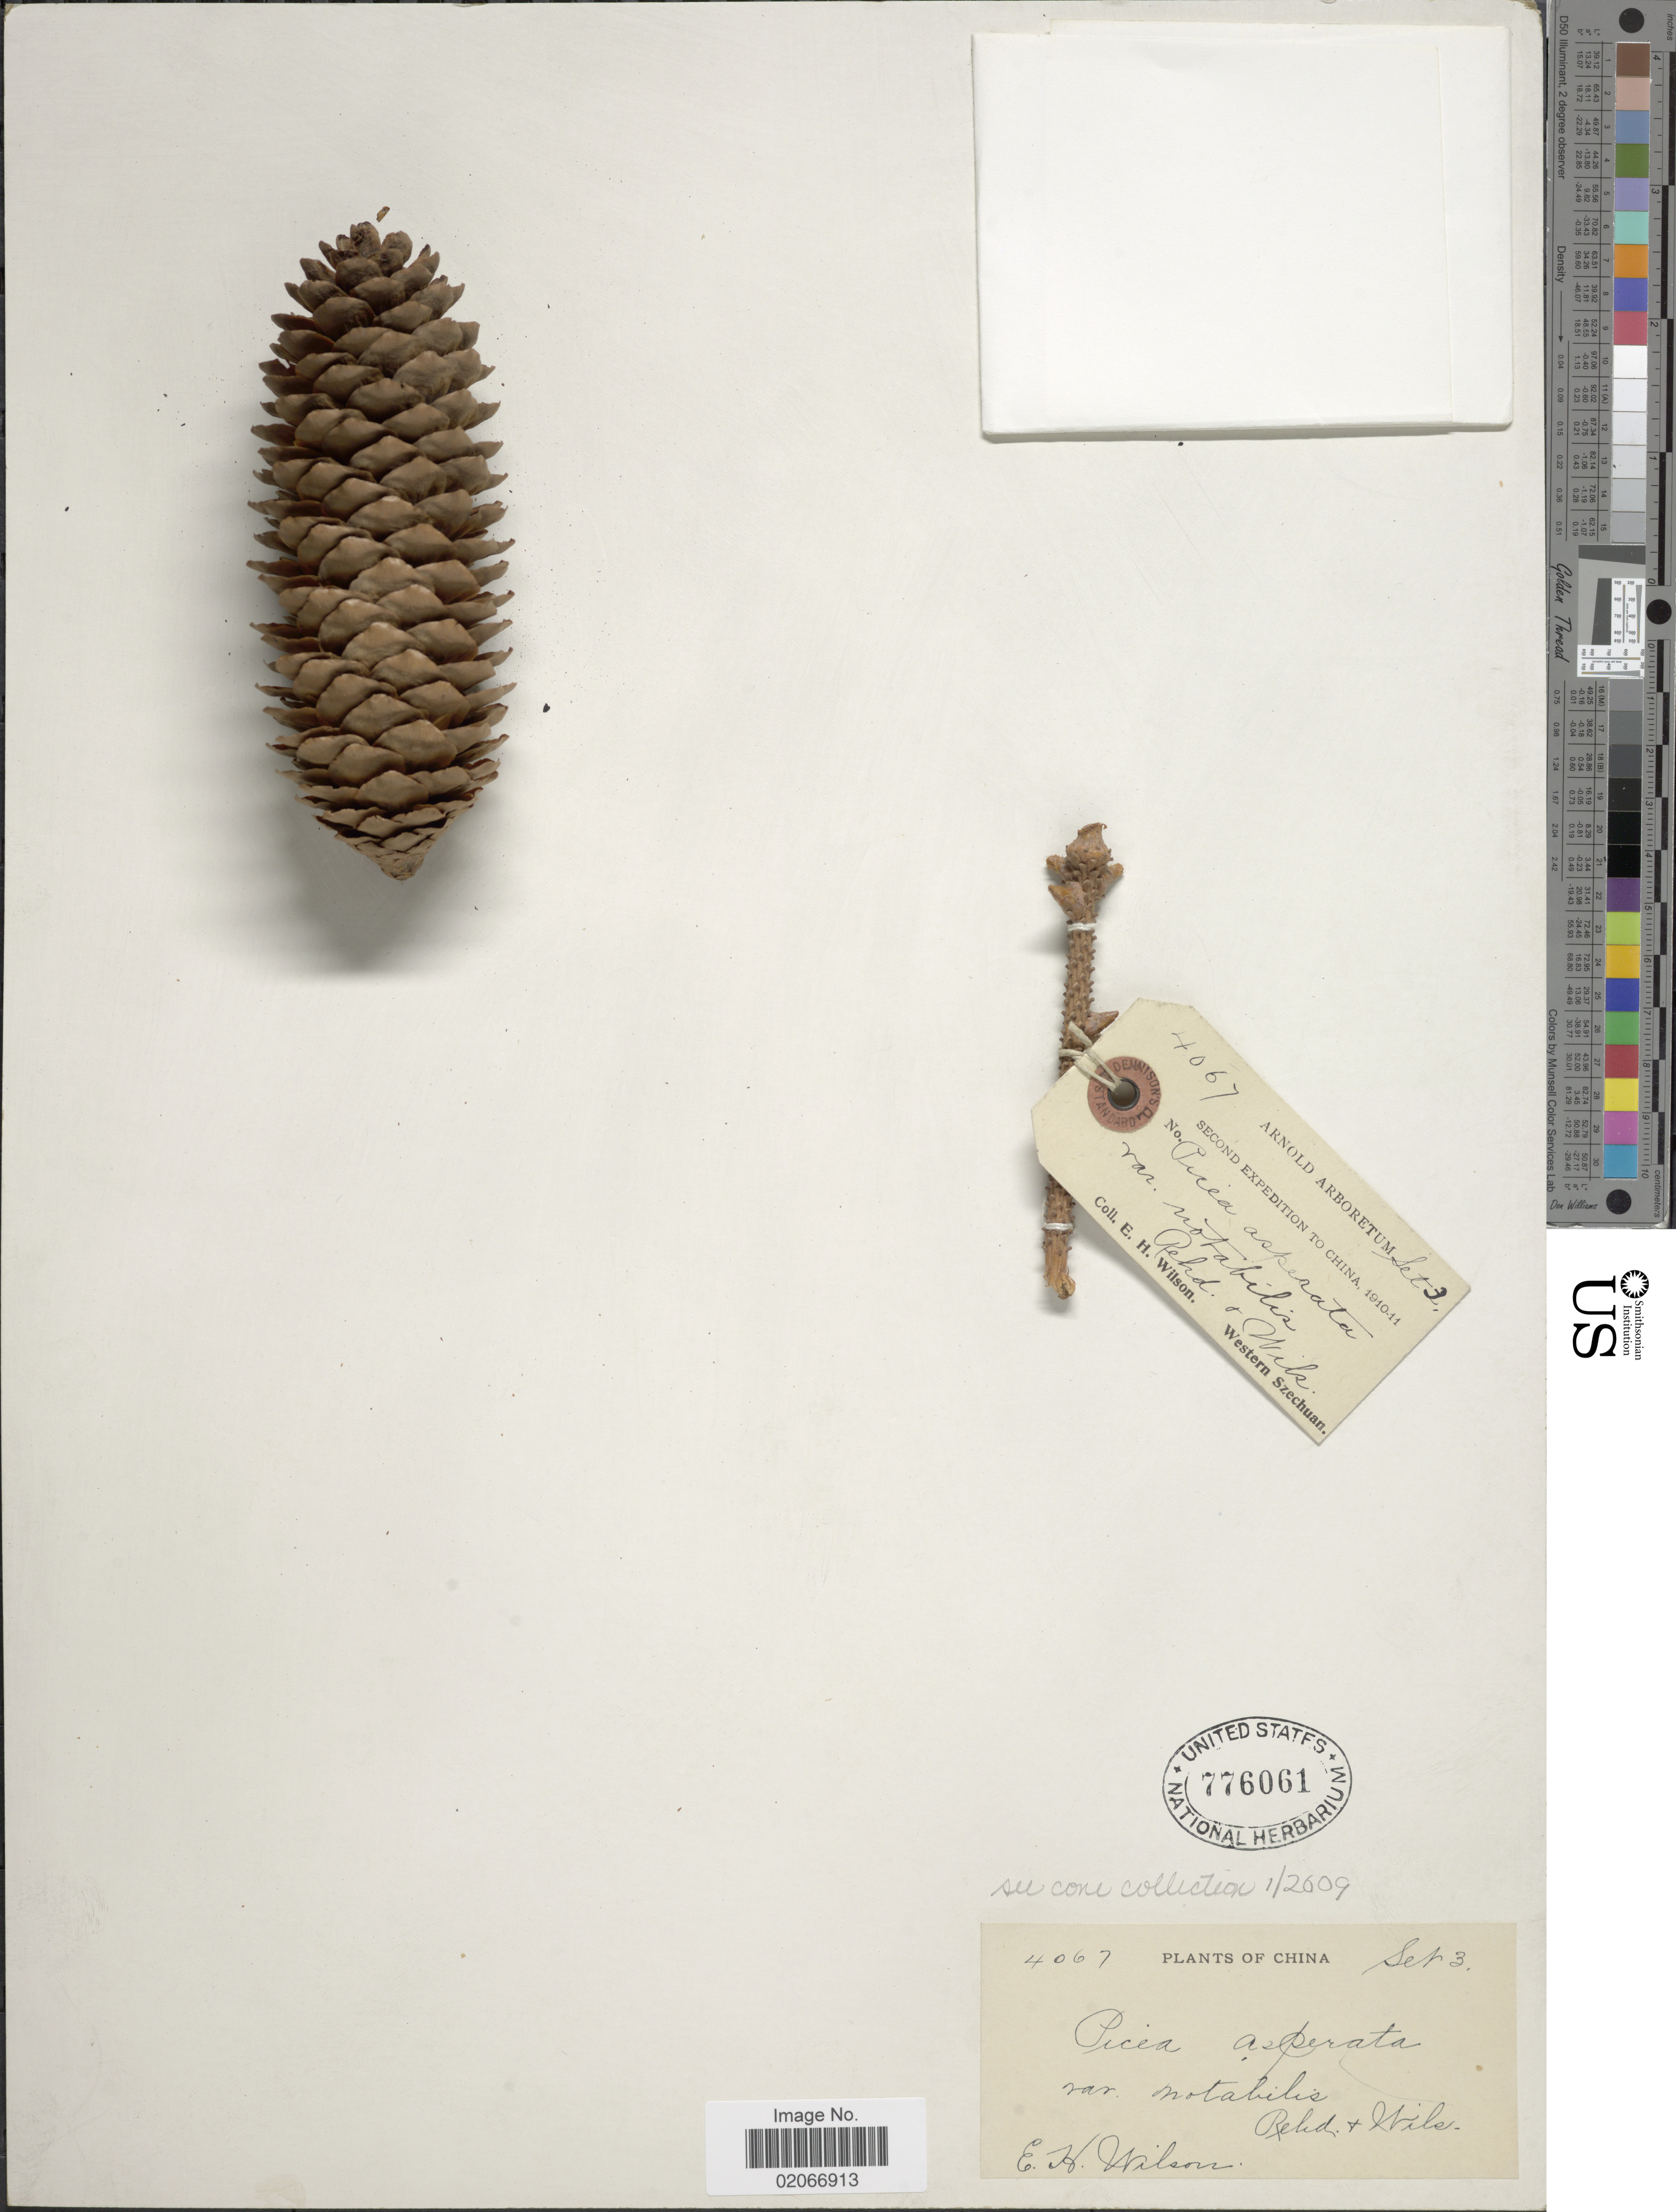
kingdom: Plantae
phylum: Tracheophyta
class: Pinopsida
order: Pinales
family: Pinaceae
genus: Picea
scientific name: Picea asperata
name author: Mast.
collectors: E. Wilson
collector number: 4067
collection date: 1910/1911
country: China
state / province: Sichuan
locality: Western Szechuan.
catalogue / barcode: US 776061